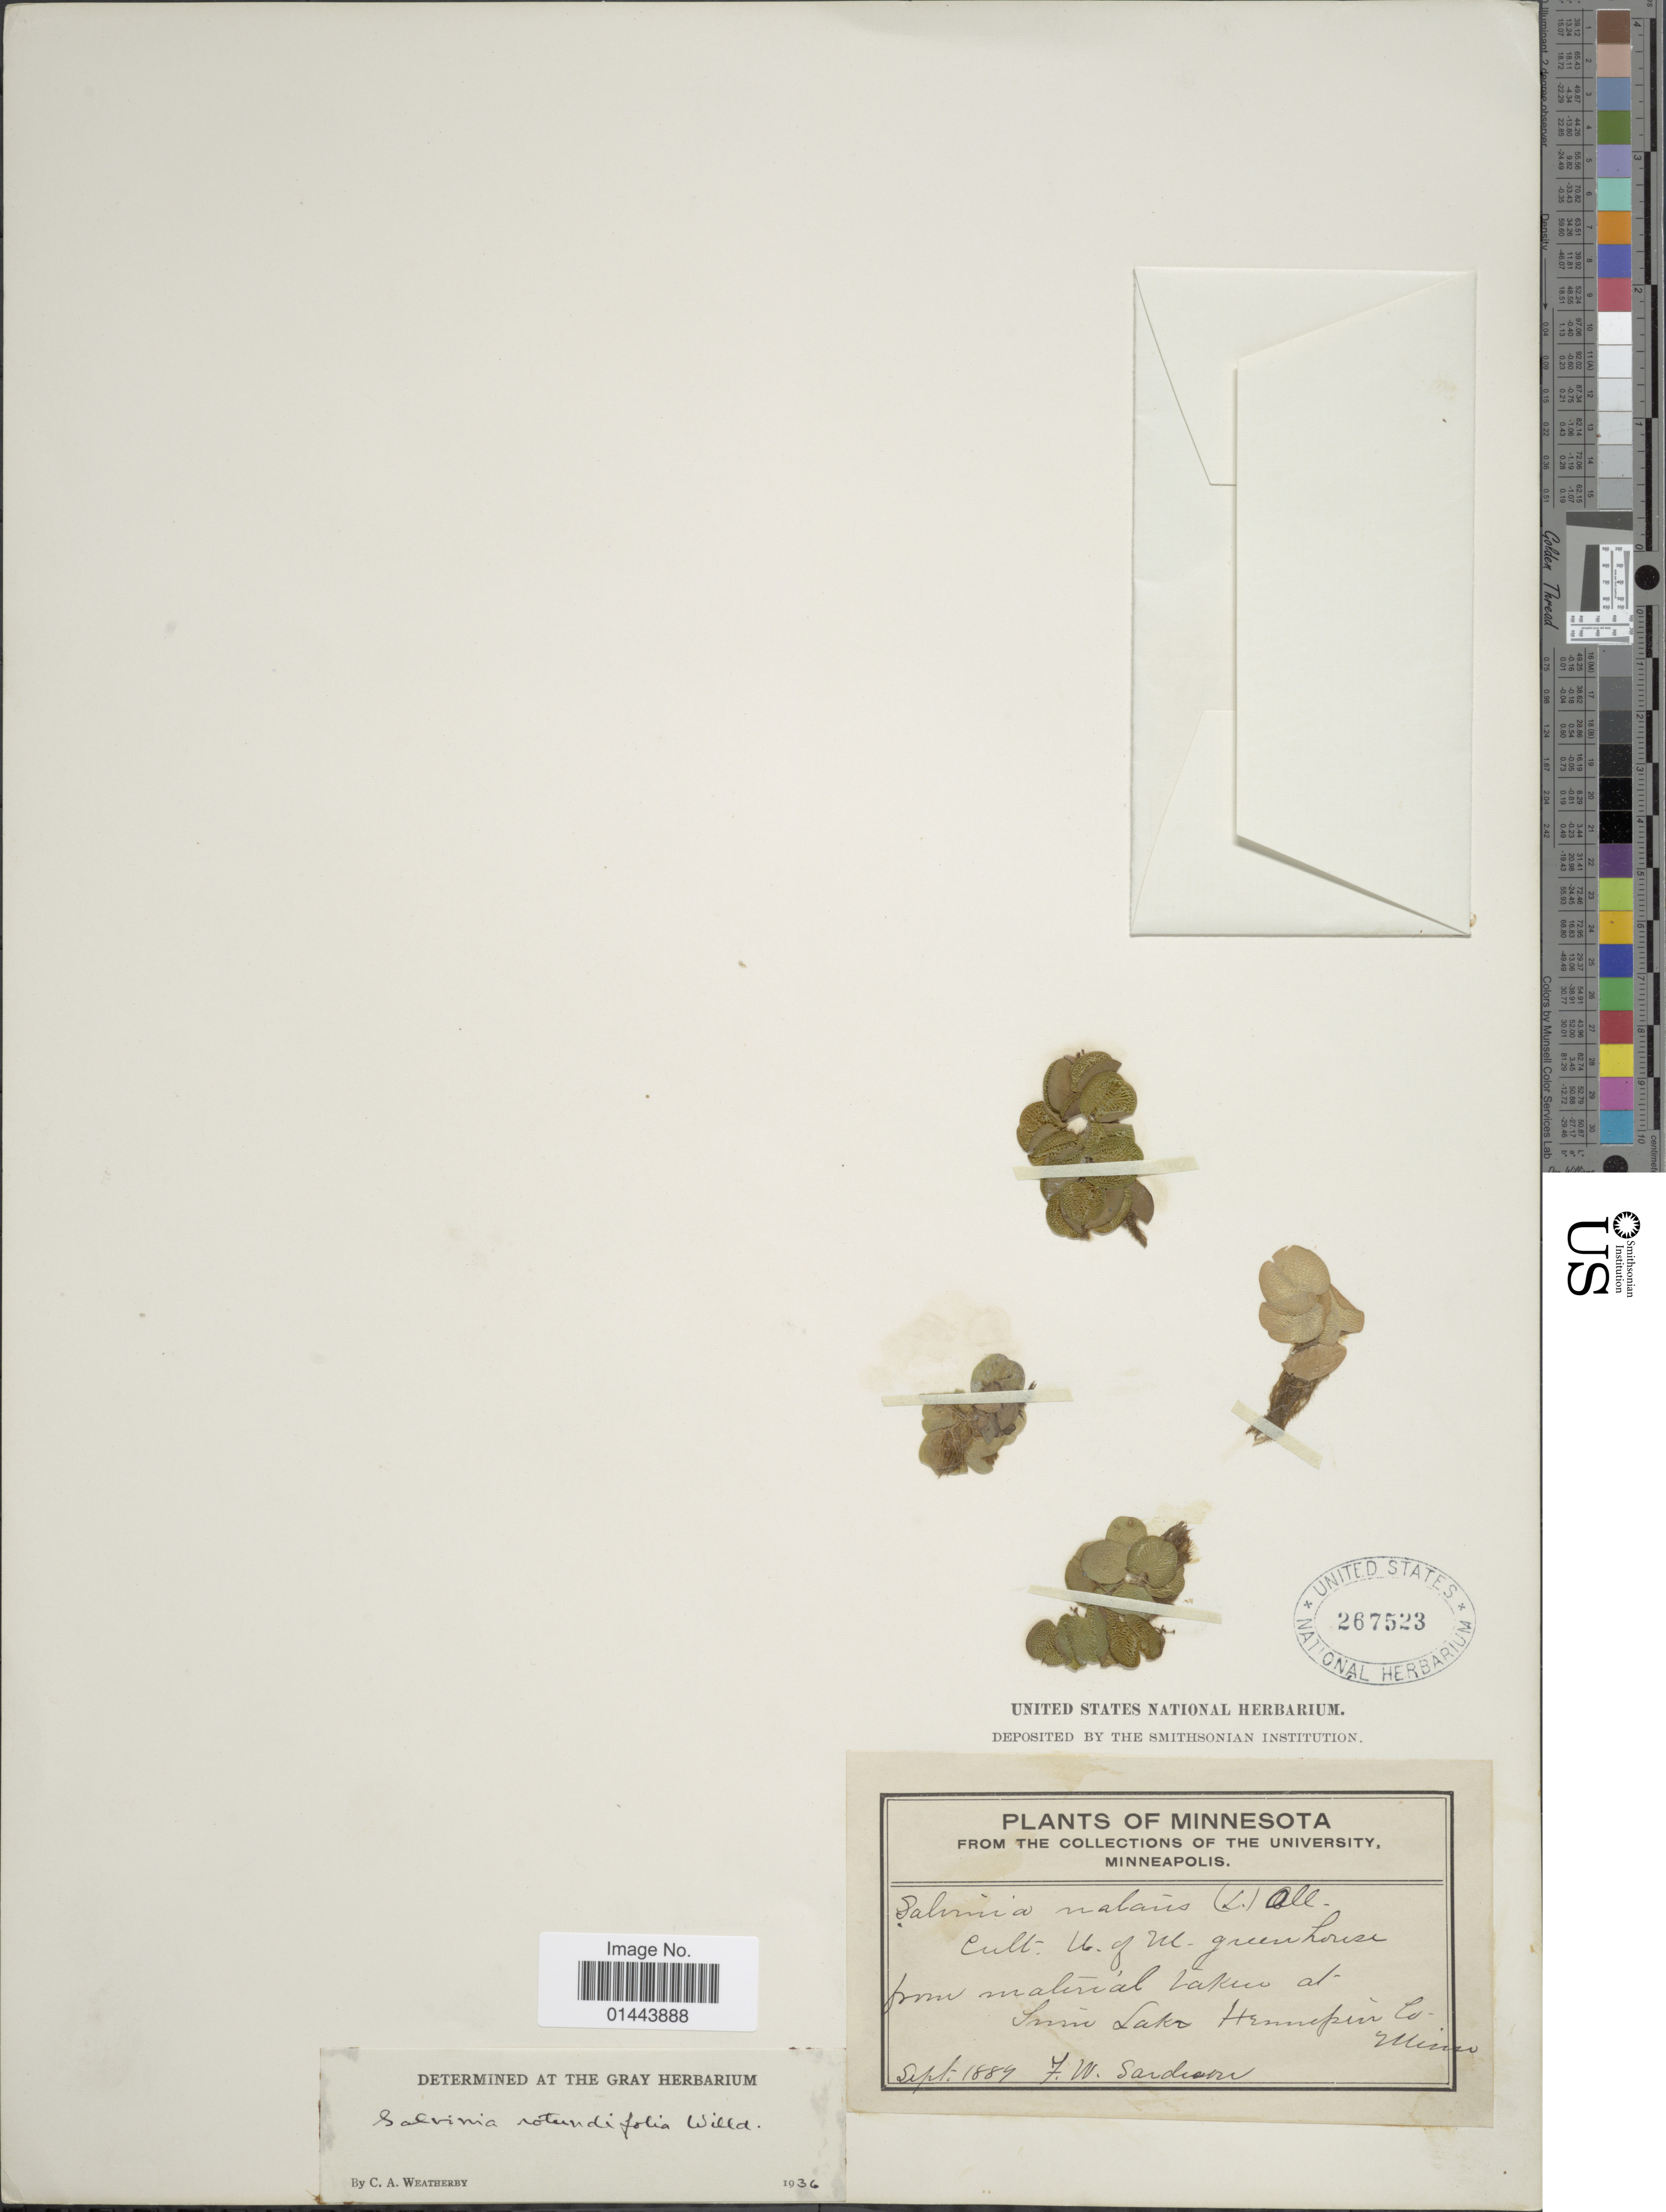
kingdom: Plantae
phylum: Tracheophyta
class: Polypodiopsida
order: Salviniales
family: Salviniaceae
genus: Salvinia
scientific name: Salvinia minima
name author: Baker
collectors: F. Sardiare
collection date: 1889-09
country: United States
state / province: Minnesota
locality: U of M. greenhouse from material taken at Twin ake Hennepin Co.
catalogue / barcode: US 267523